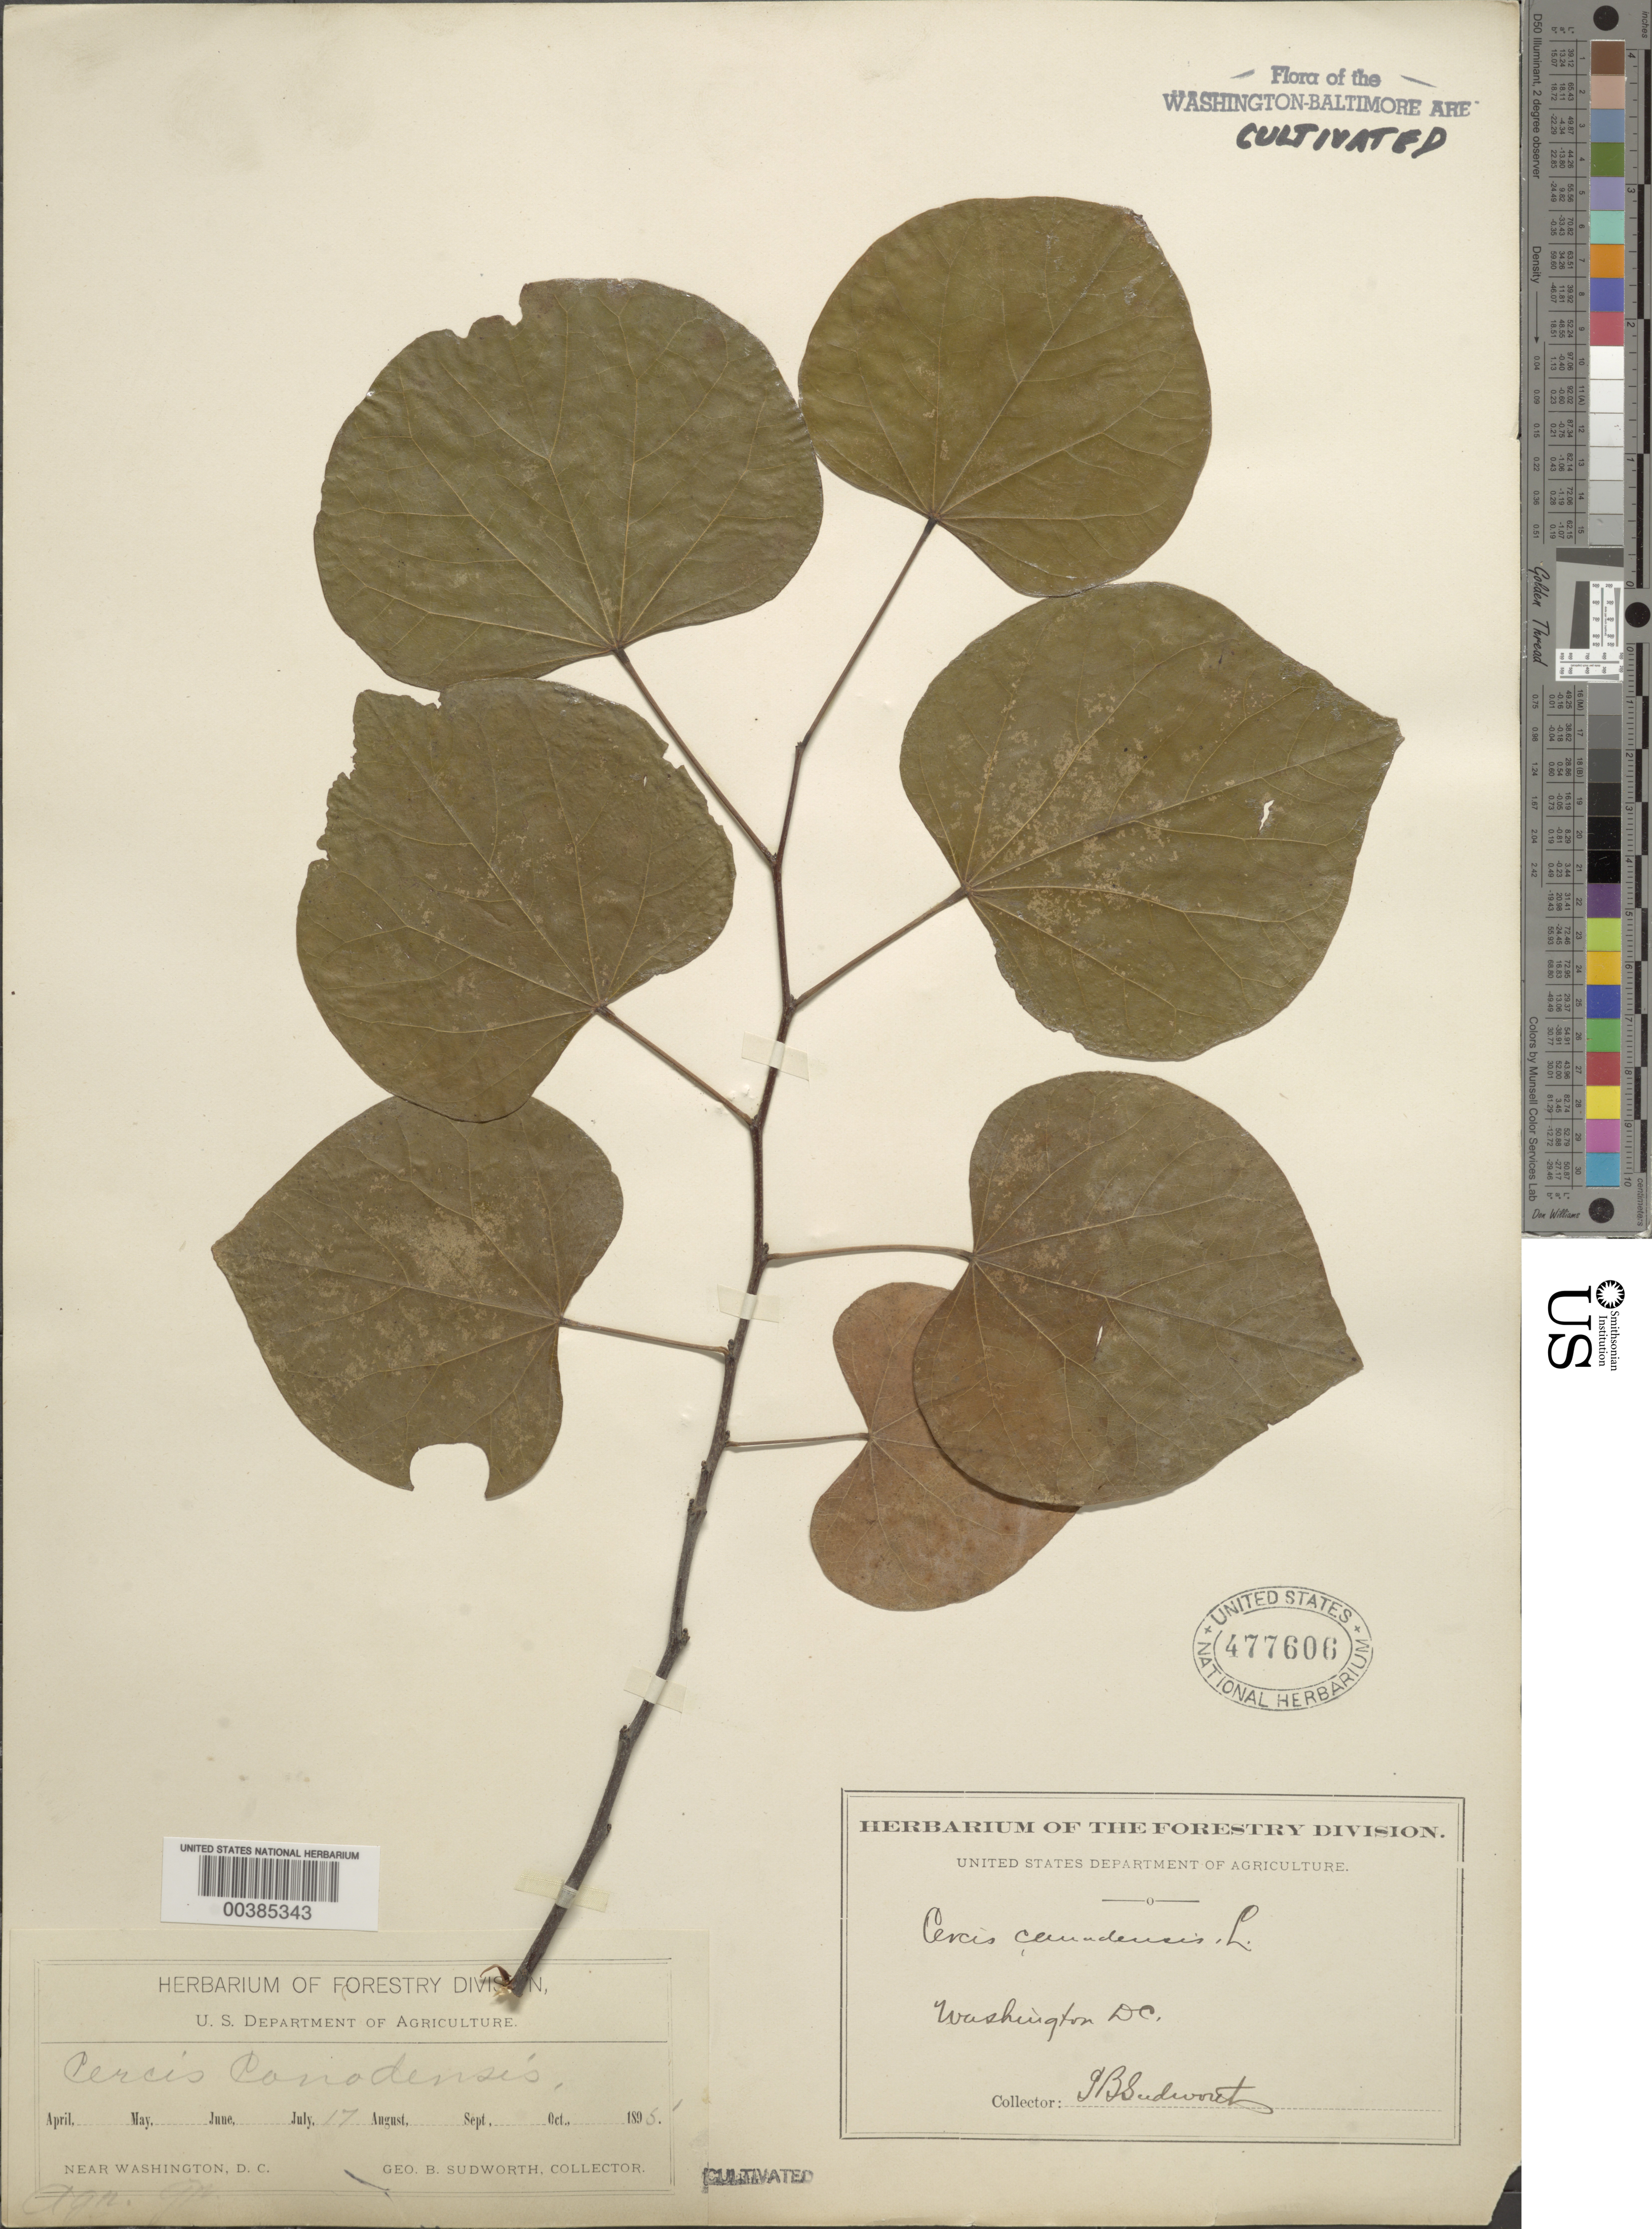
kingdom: Plantae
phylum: Tracheophyta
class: Magnoliopsida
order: Fabales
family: Fabaceae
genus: Cercis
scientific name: Cercis canadensis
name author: L.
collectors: G. B. Sudworth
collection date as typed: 17 Jul 1895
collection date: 1895-07-17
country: United States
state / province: District of Columbia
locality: Washington DC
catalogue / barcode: US 477606